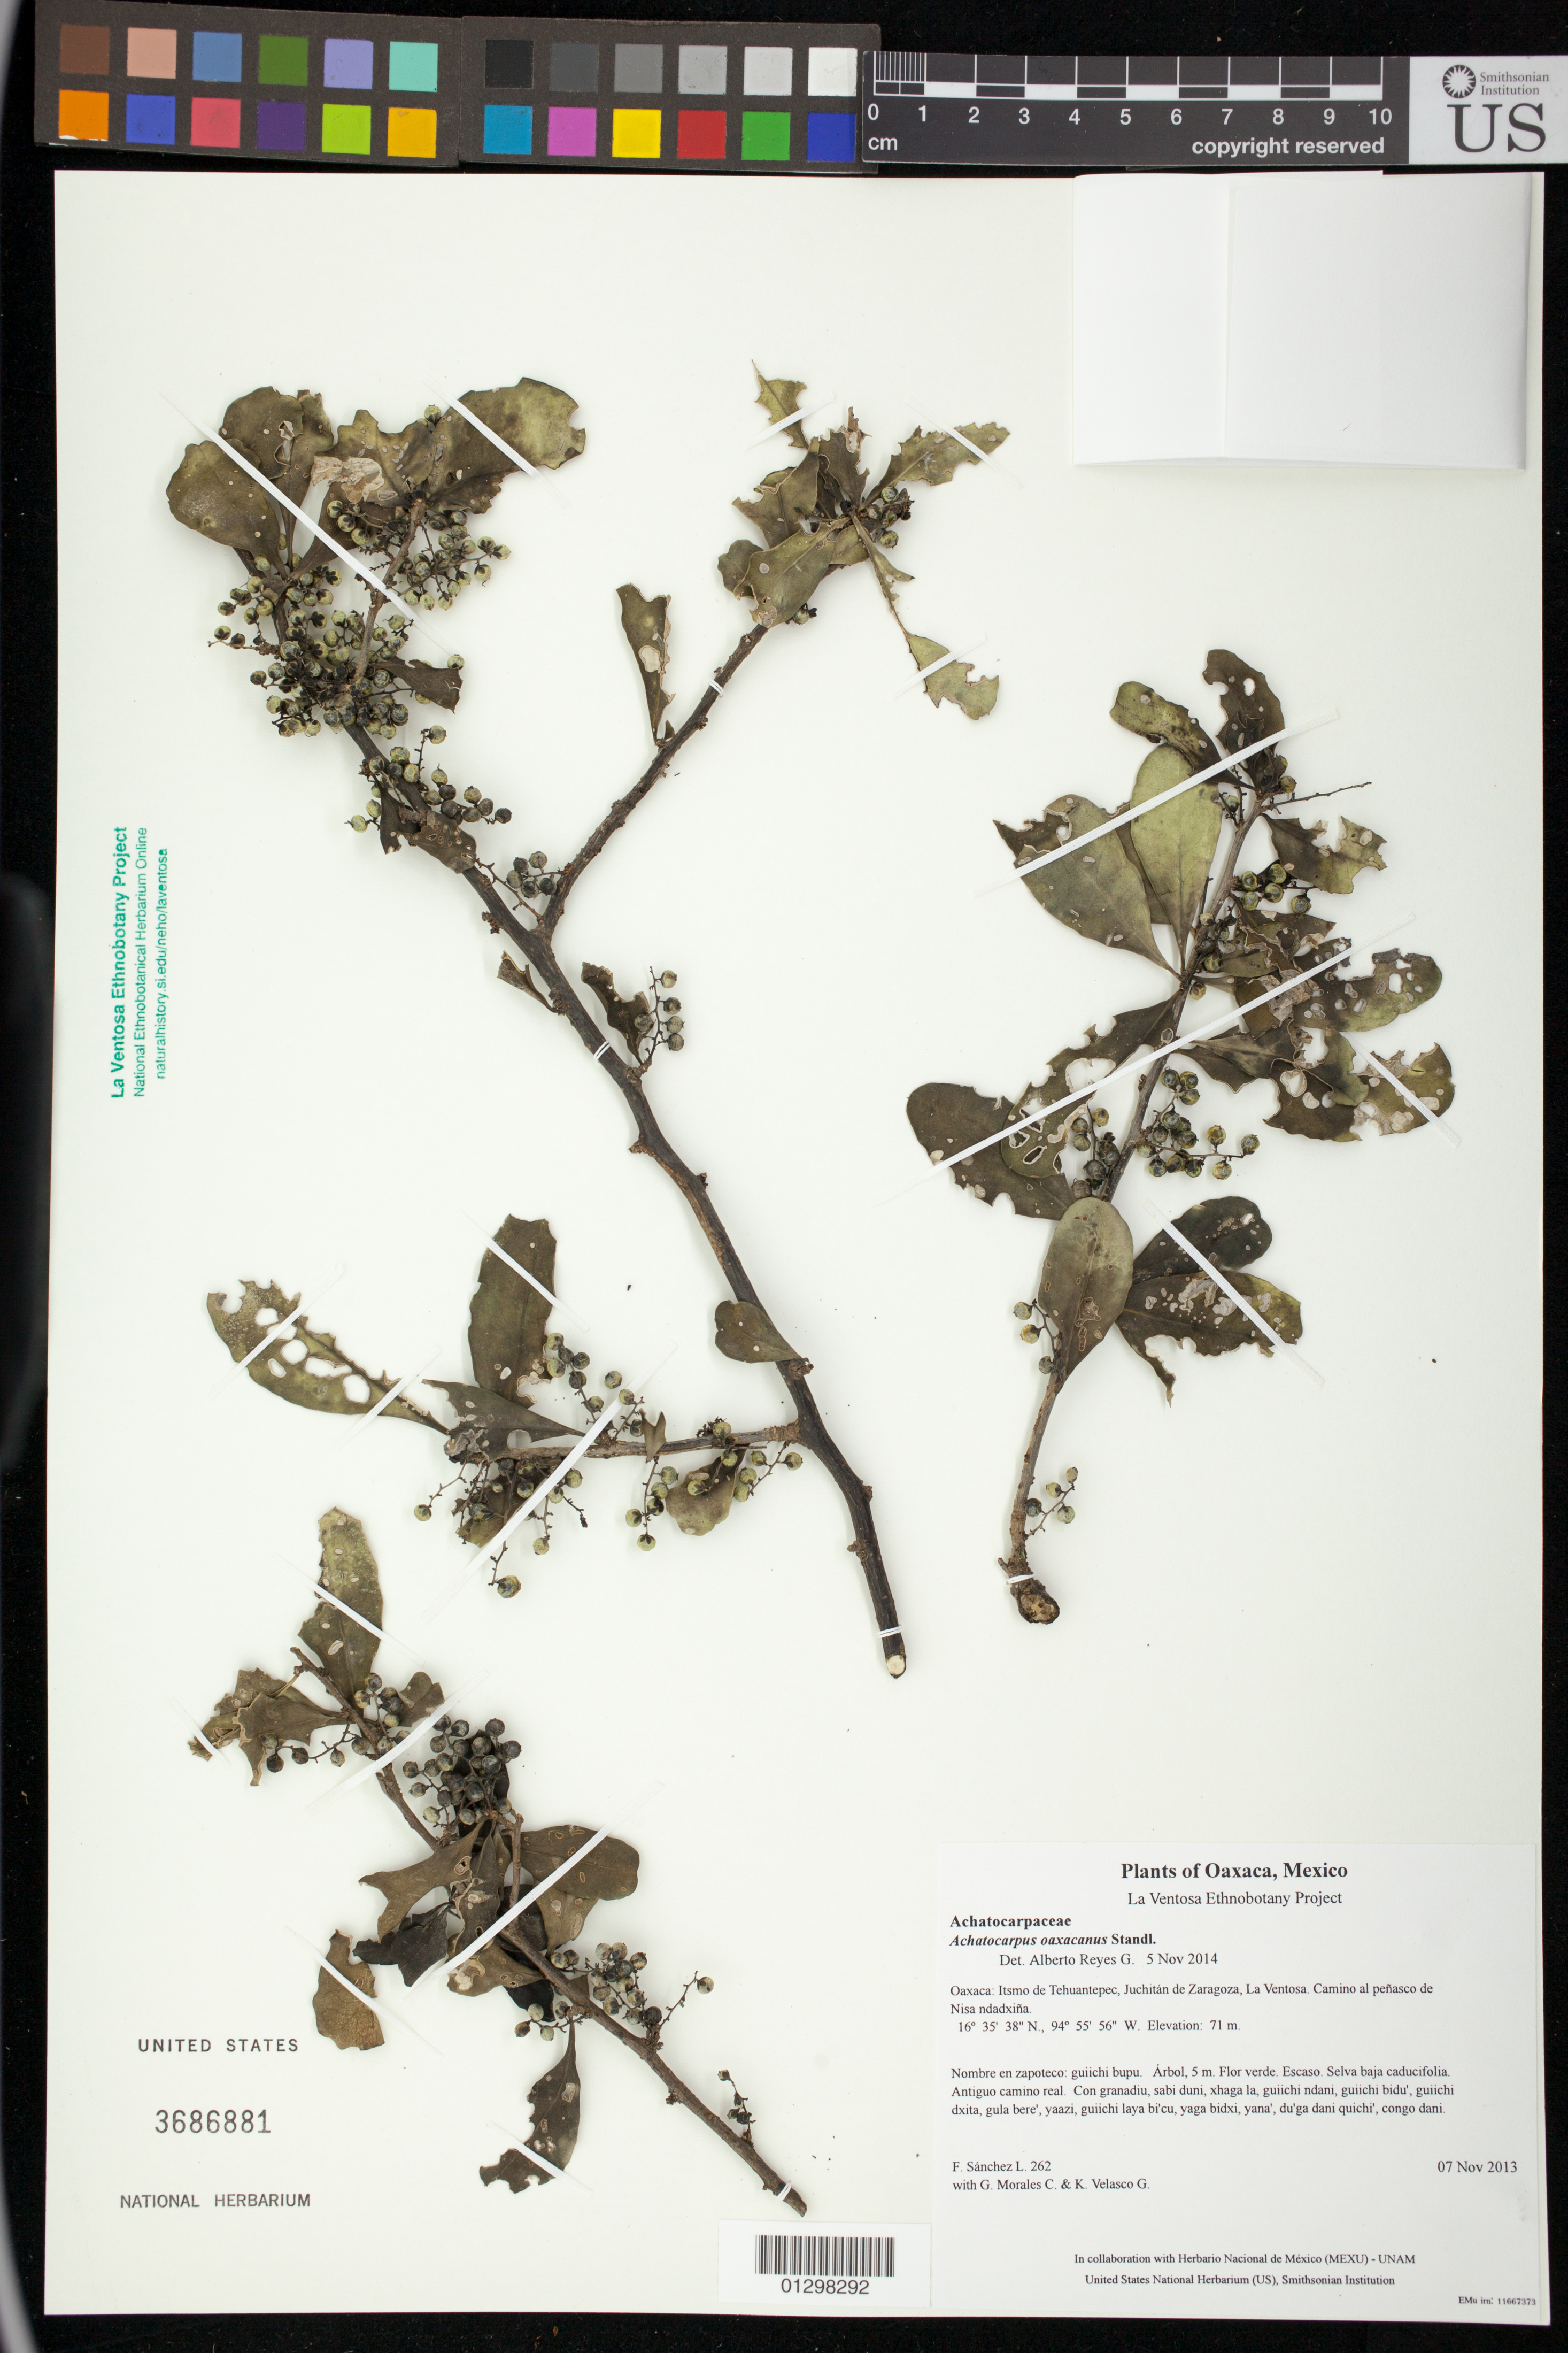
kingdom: Plantae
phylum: Tracheophyta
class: Magnoliopsida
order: Caryophyllales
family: Achatocarpaceae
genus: Achatocarpus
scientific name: Achatocarpus gracilis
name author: H. Walter in Engl.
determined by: Reyes García, A.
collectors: F. Sánchez L., G. Morales C. & K. Velasco G.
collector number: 262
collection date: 2013-11-07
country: Mexico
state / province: Oaxaca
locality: Itsmo de Tehuantepec, Juchitán de Zaragoza, La Ventosa. Camino al peñasco de Nisa ndadxiña.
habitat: Selva baja caducifolia. Antiguo camino real.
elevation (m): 71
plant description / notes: JEBOT, MEXU, SERO, US; Yaga. 5 m. Guie' naga'. Huaxie'.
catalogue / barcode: US 3686881